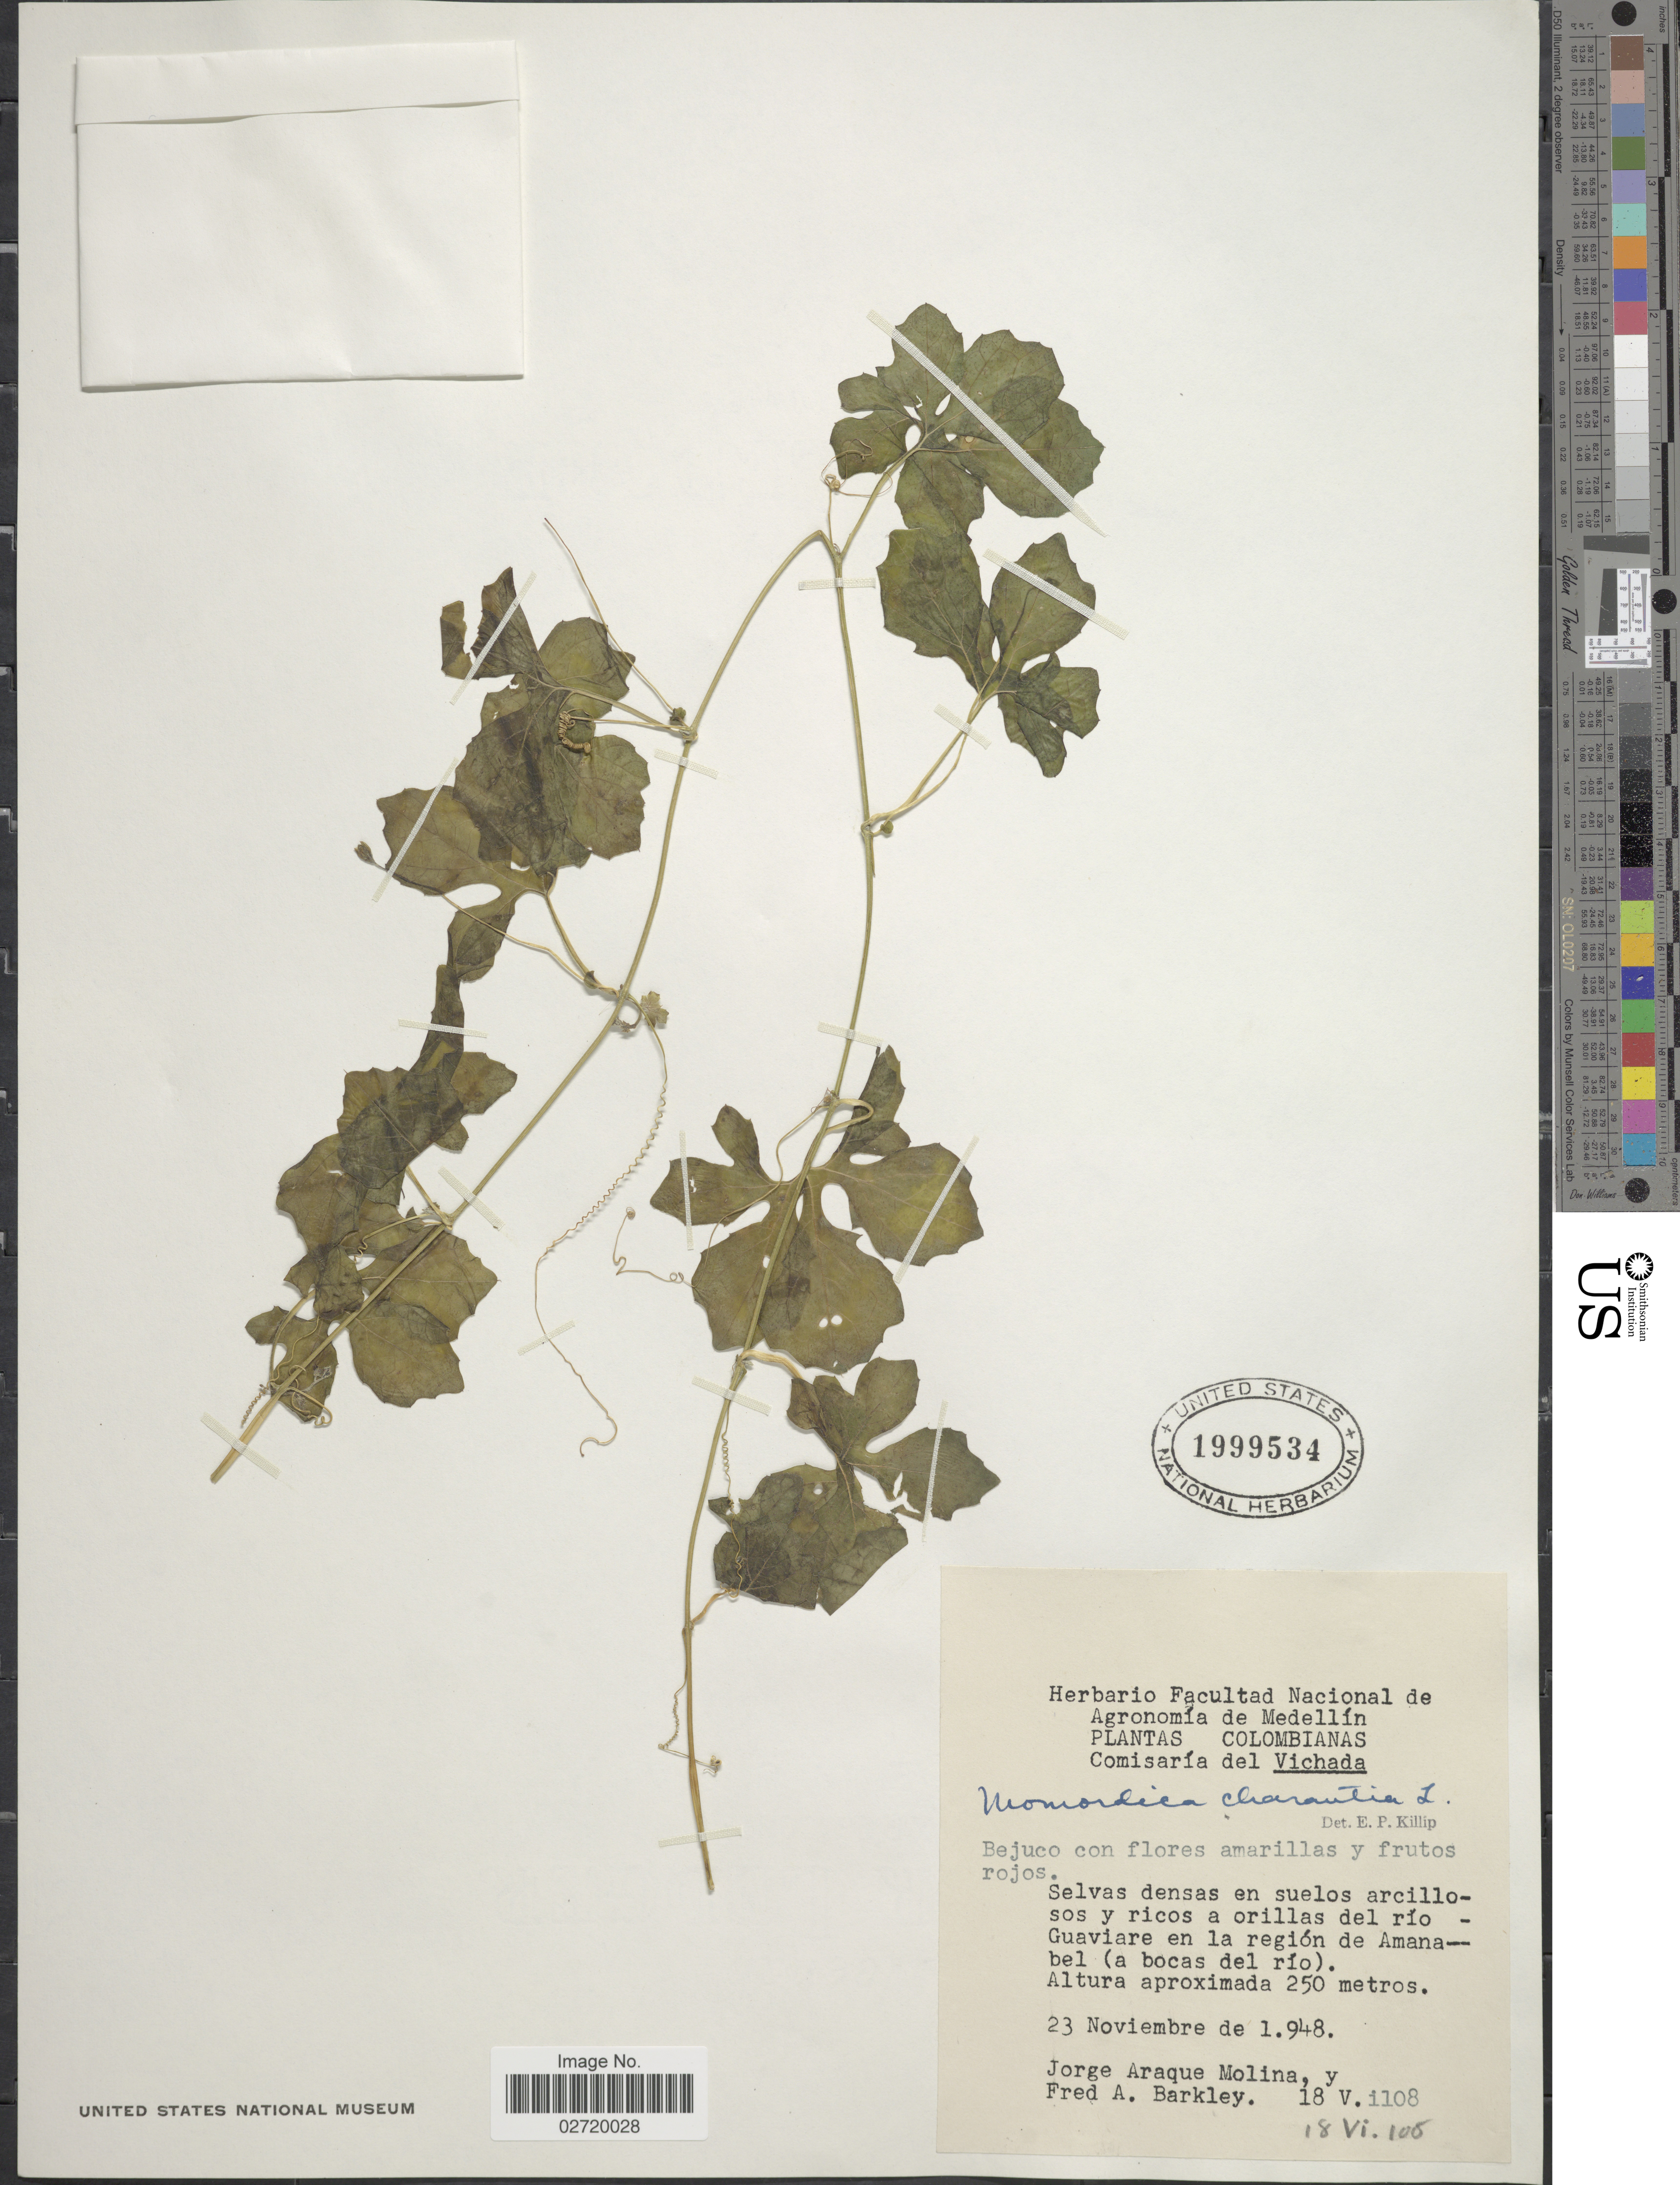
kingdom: Plantae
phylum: Tracheophyta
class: Magnoliopsida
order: Cucurbitales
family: Cucurbitaceae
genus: Momordica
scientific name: Momordica charantia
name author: L.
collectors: J. A. Molina & F. A. Barkley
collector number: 18Vi108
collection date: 1948-11-23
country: Colombia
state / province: Vichada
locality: Comisaria del Vichada. Orillas del rio Guaviare en la region de Amanabel (a bocas del rio)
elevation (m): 250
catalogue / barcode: US 1999534